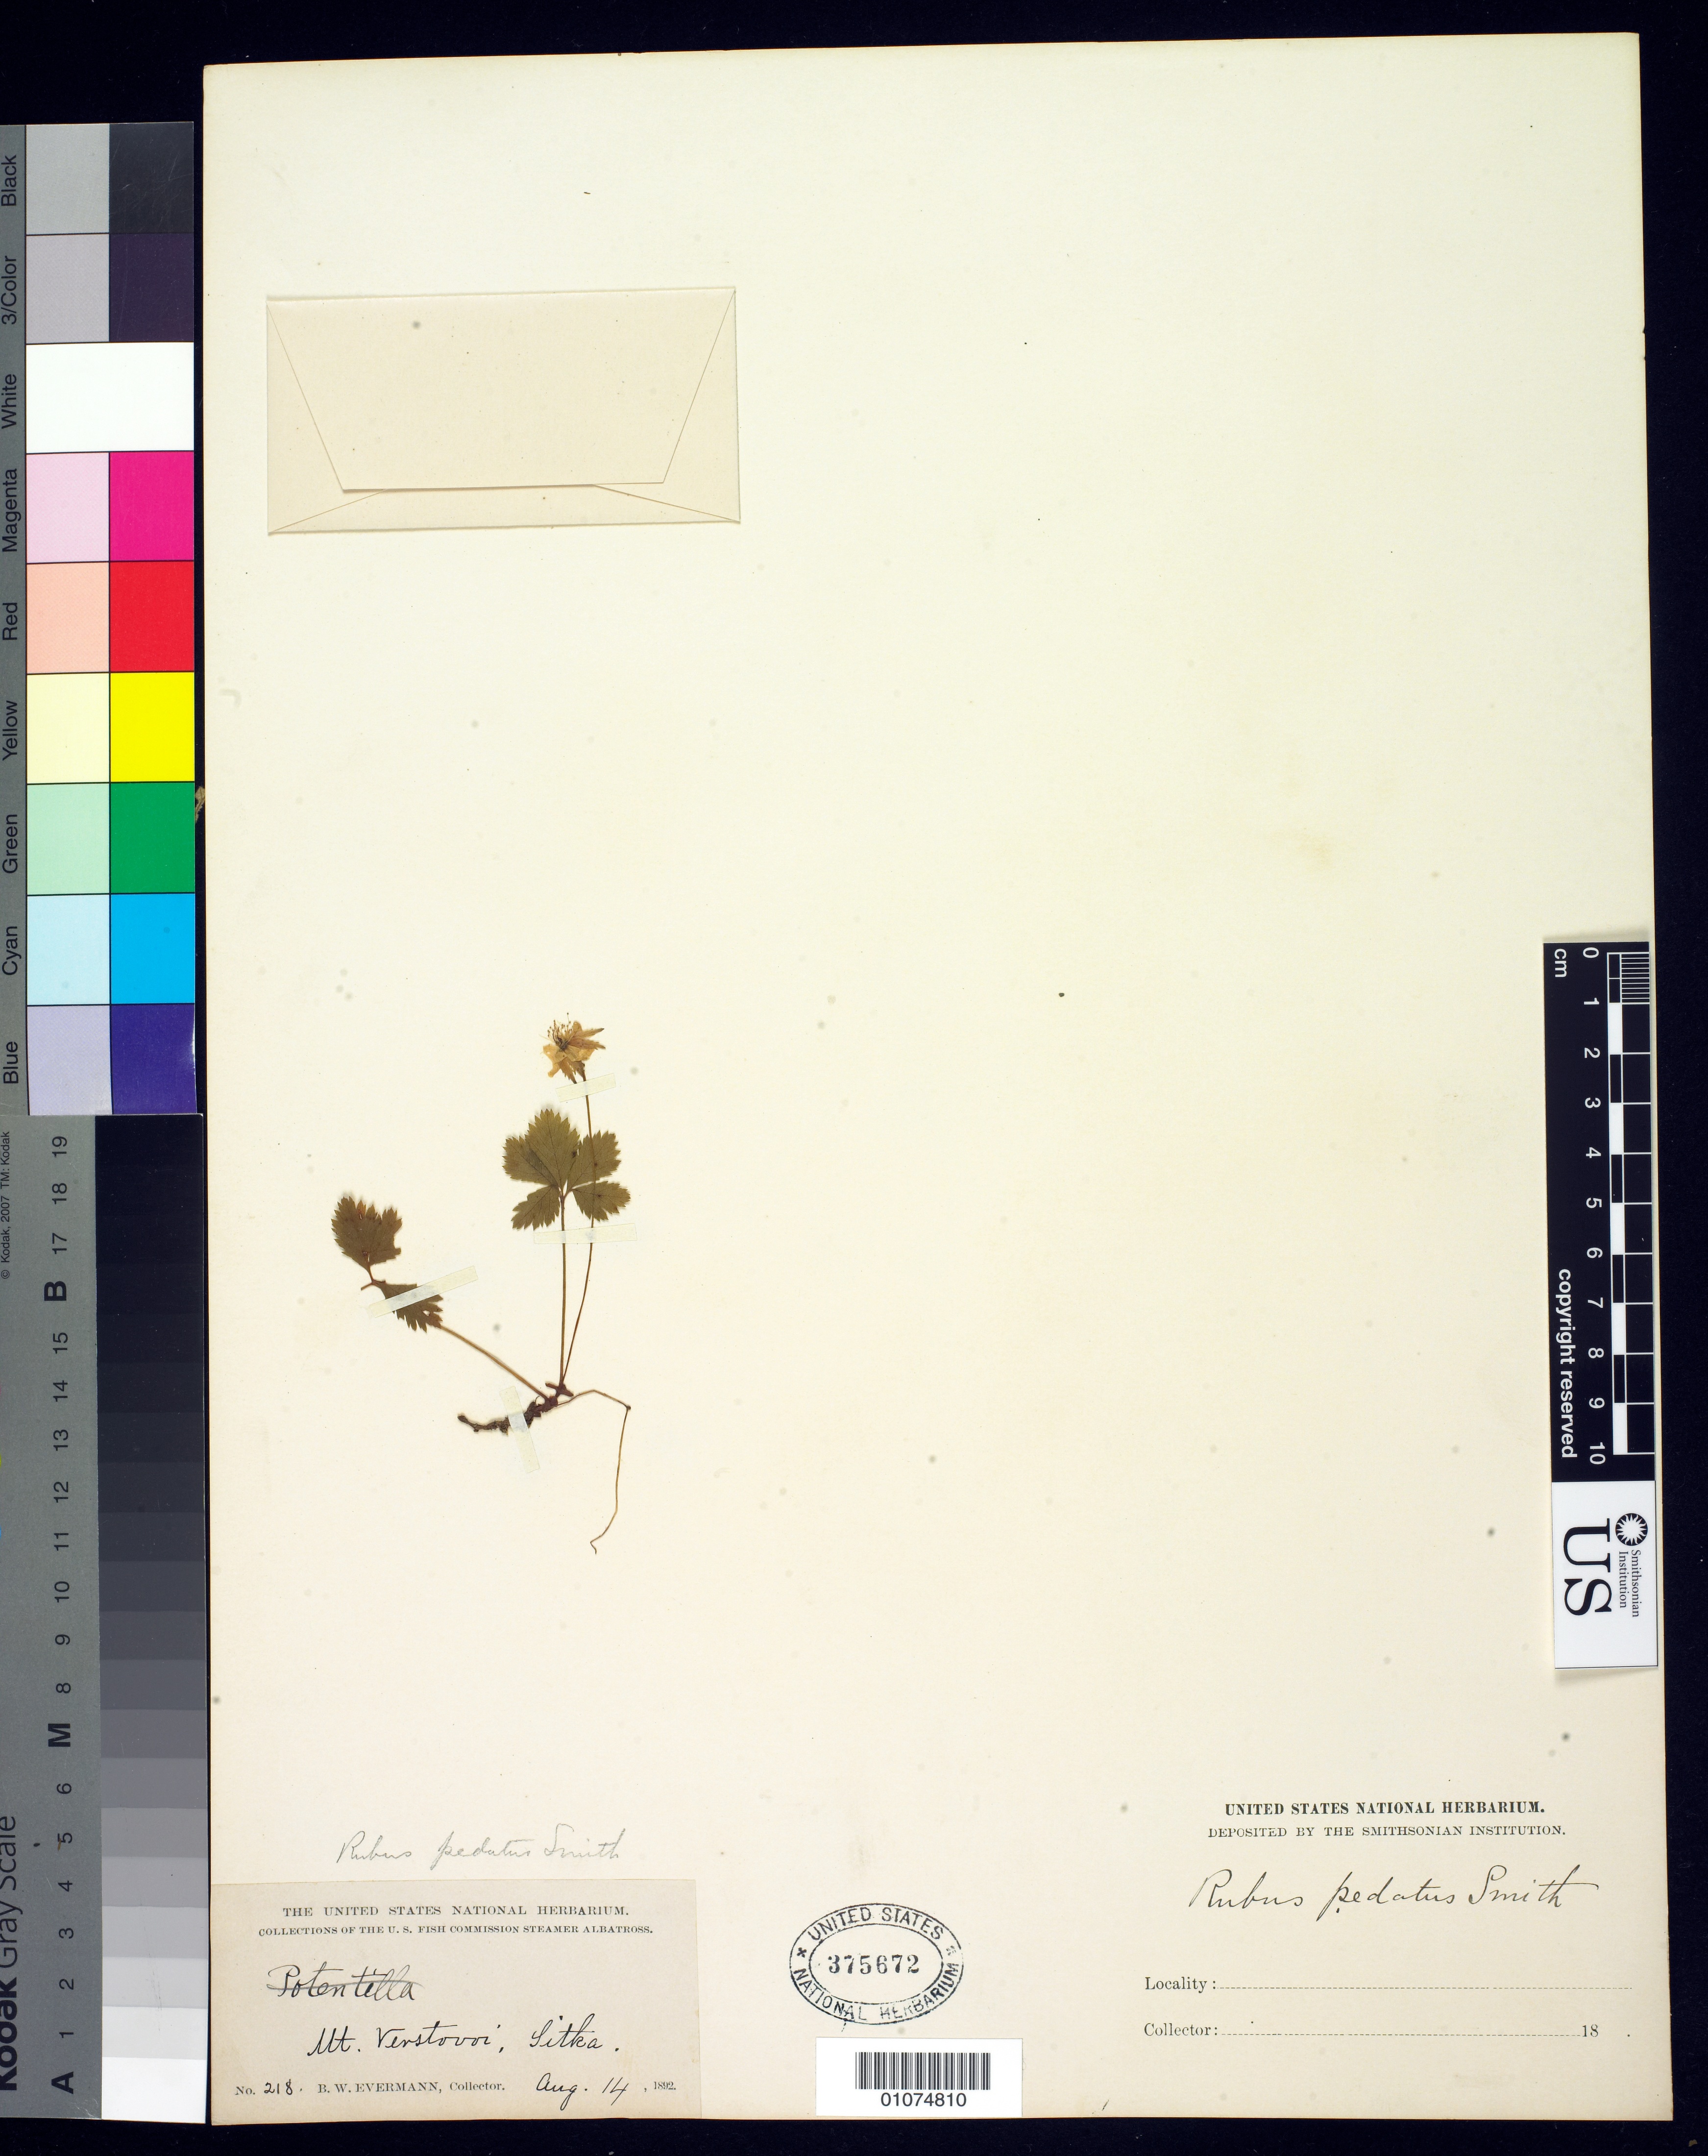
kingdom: Plantae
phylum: Tracheophyta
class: Magnoliopsida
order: Rosales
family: Rosaceae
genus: Rubus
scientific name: Rubus pedatus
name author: Sm.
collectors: B. W. Evermann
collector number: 218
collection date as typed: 14 Aug 1892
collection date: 1892-08-14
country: United States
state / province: Alaska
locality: Mt. Verstovoi, Sitka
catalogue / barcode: US 375672